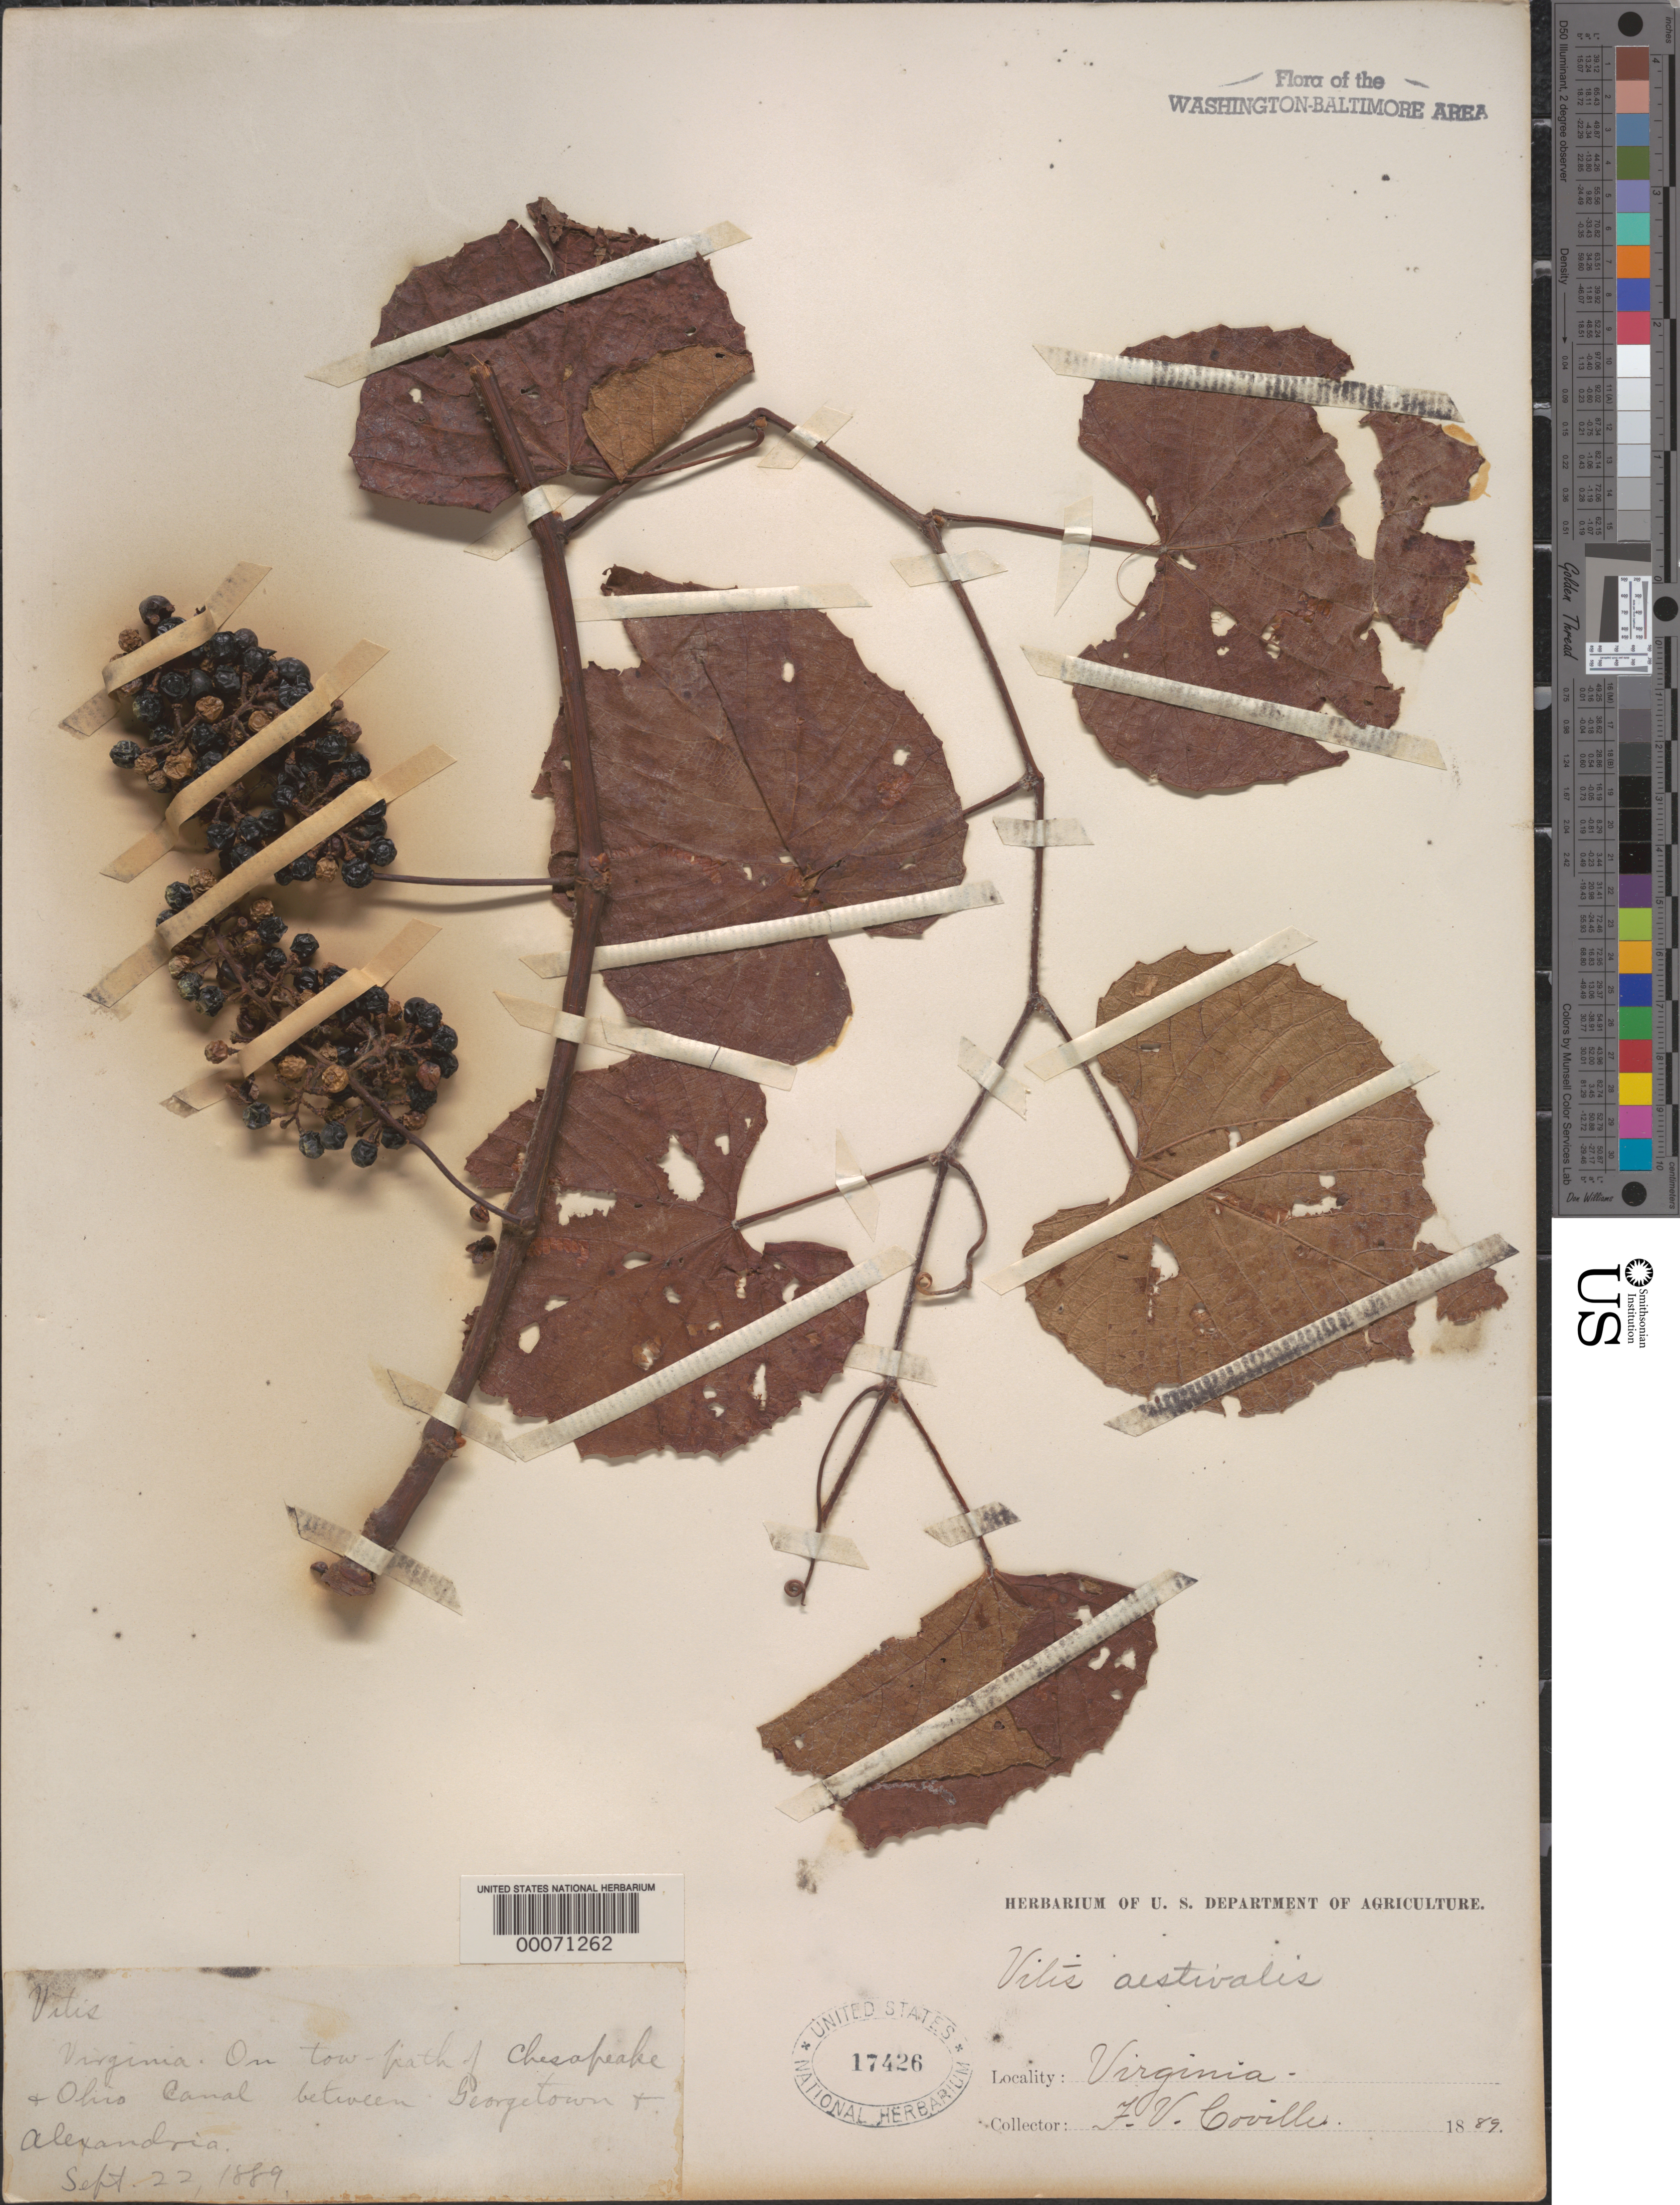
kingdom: Plantae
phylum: Tracheophyta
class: Magnoliopsida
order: Vitales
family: Vitaceae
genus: Vitis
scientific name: Vitis aestivalis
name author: Michx.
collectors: F. V. Coville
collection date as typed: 1889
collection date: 1889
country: United States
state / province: Virginia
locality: C. and O. Canal, between Georgetown and Alexandria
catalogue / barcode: US 17426